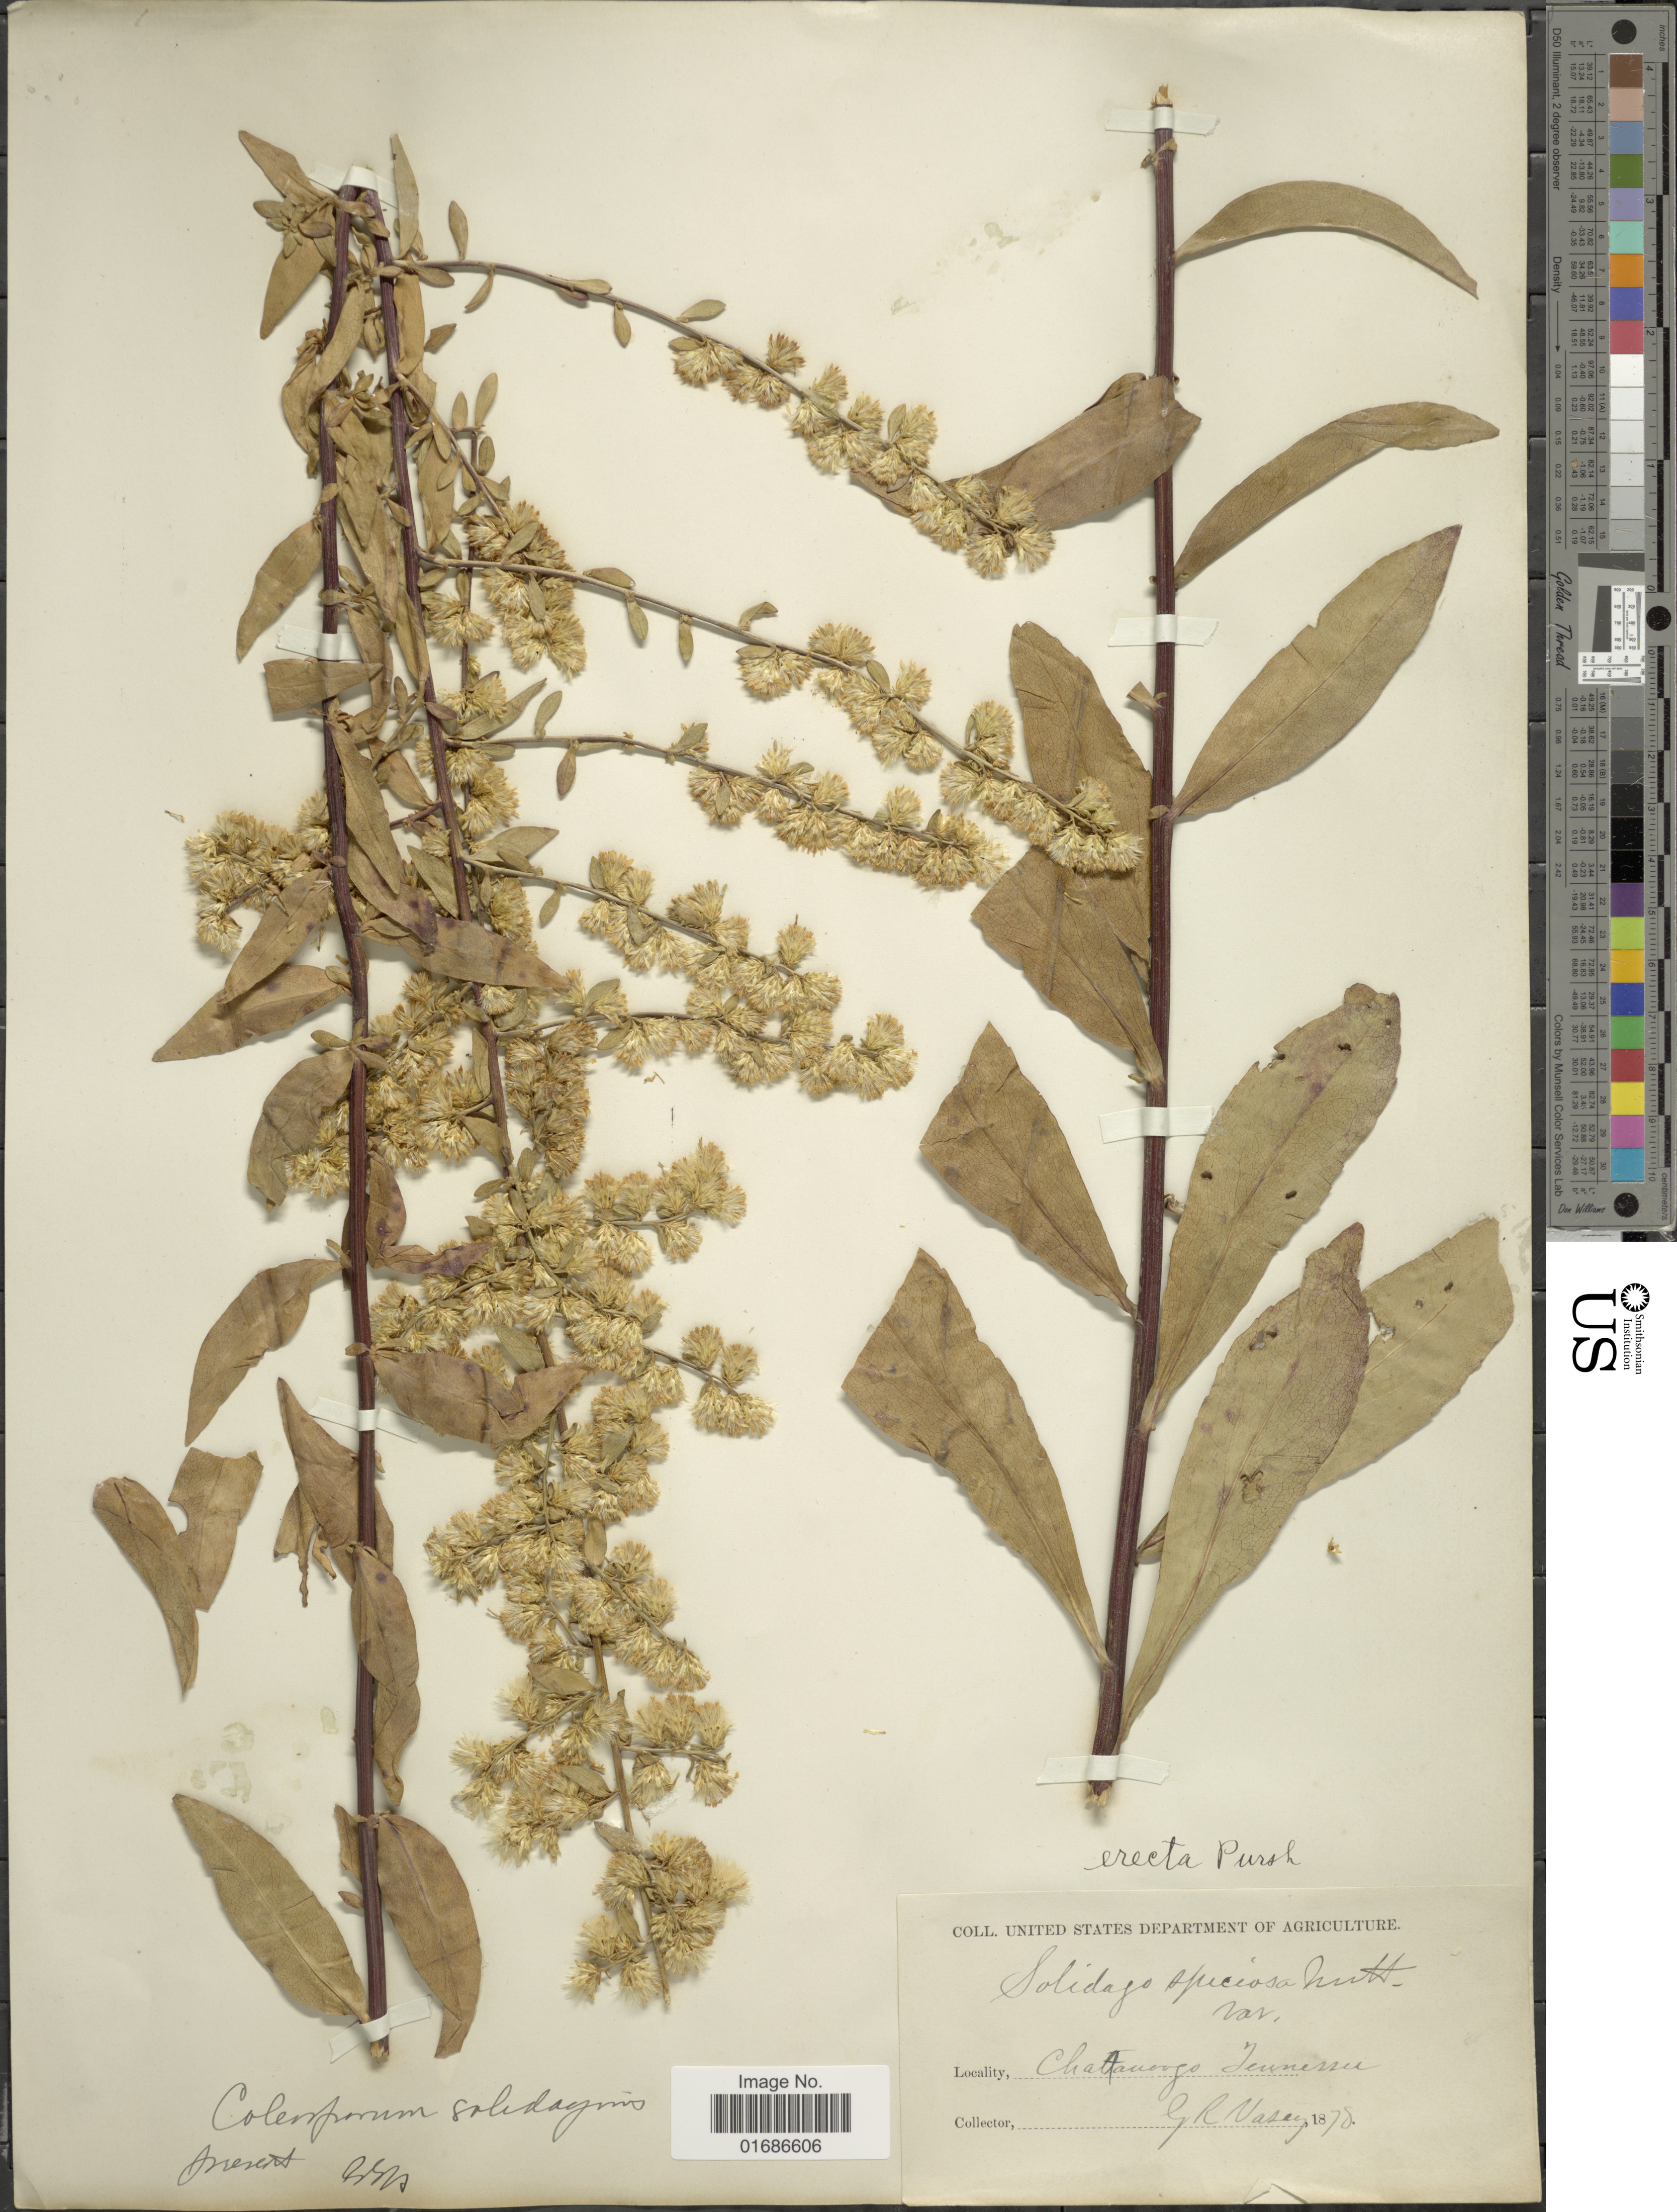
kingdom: Plantae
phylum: Tracheophyta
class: Magnoliopsida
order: Asterales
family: Asteraceae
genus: Solidago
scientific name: Solidago erecta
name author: Pursh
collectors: G. R. Vasey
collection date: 1878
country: United States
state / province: Tennessee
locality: Chattanooga